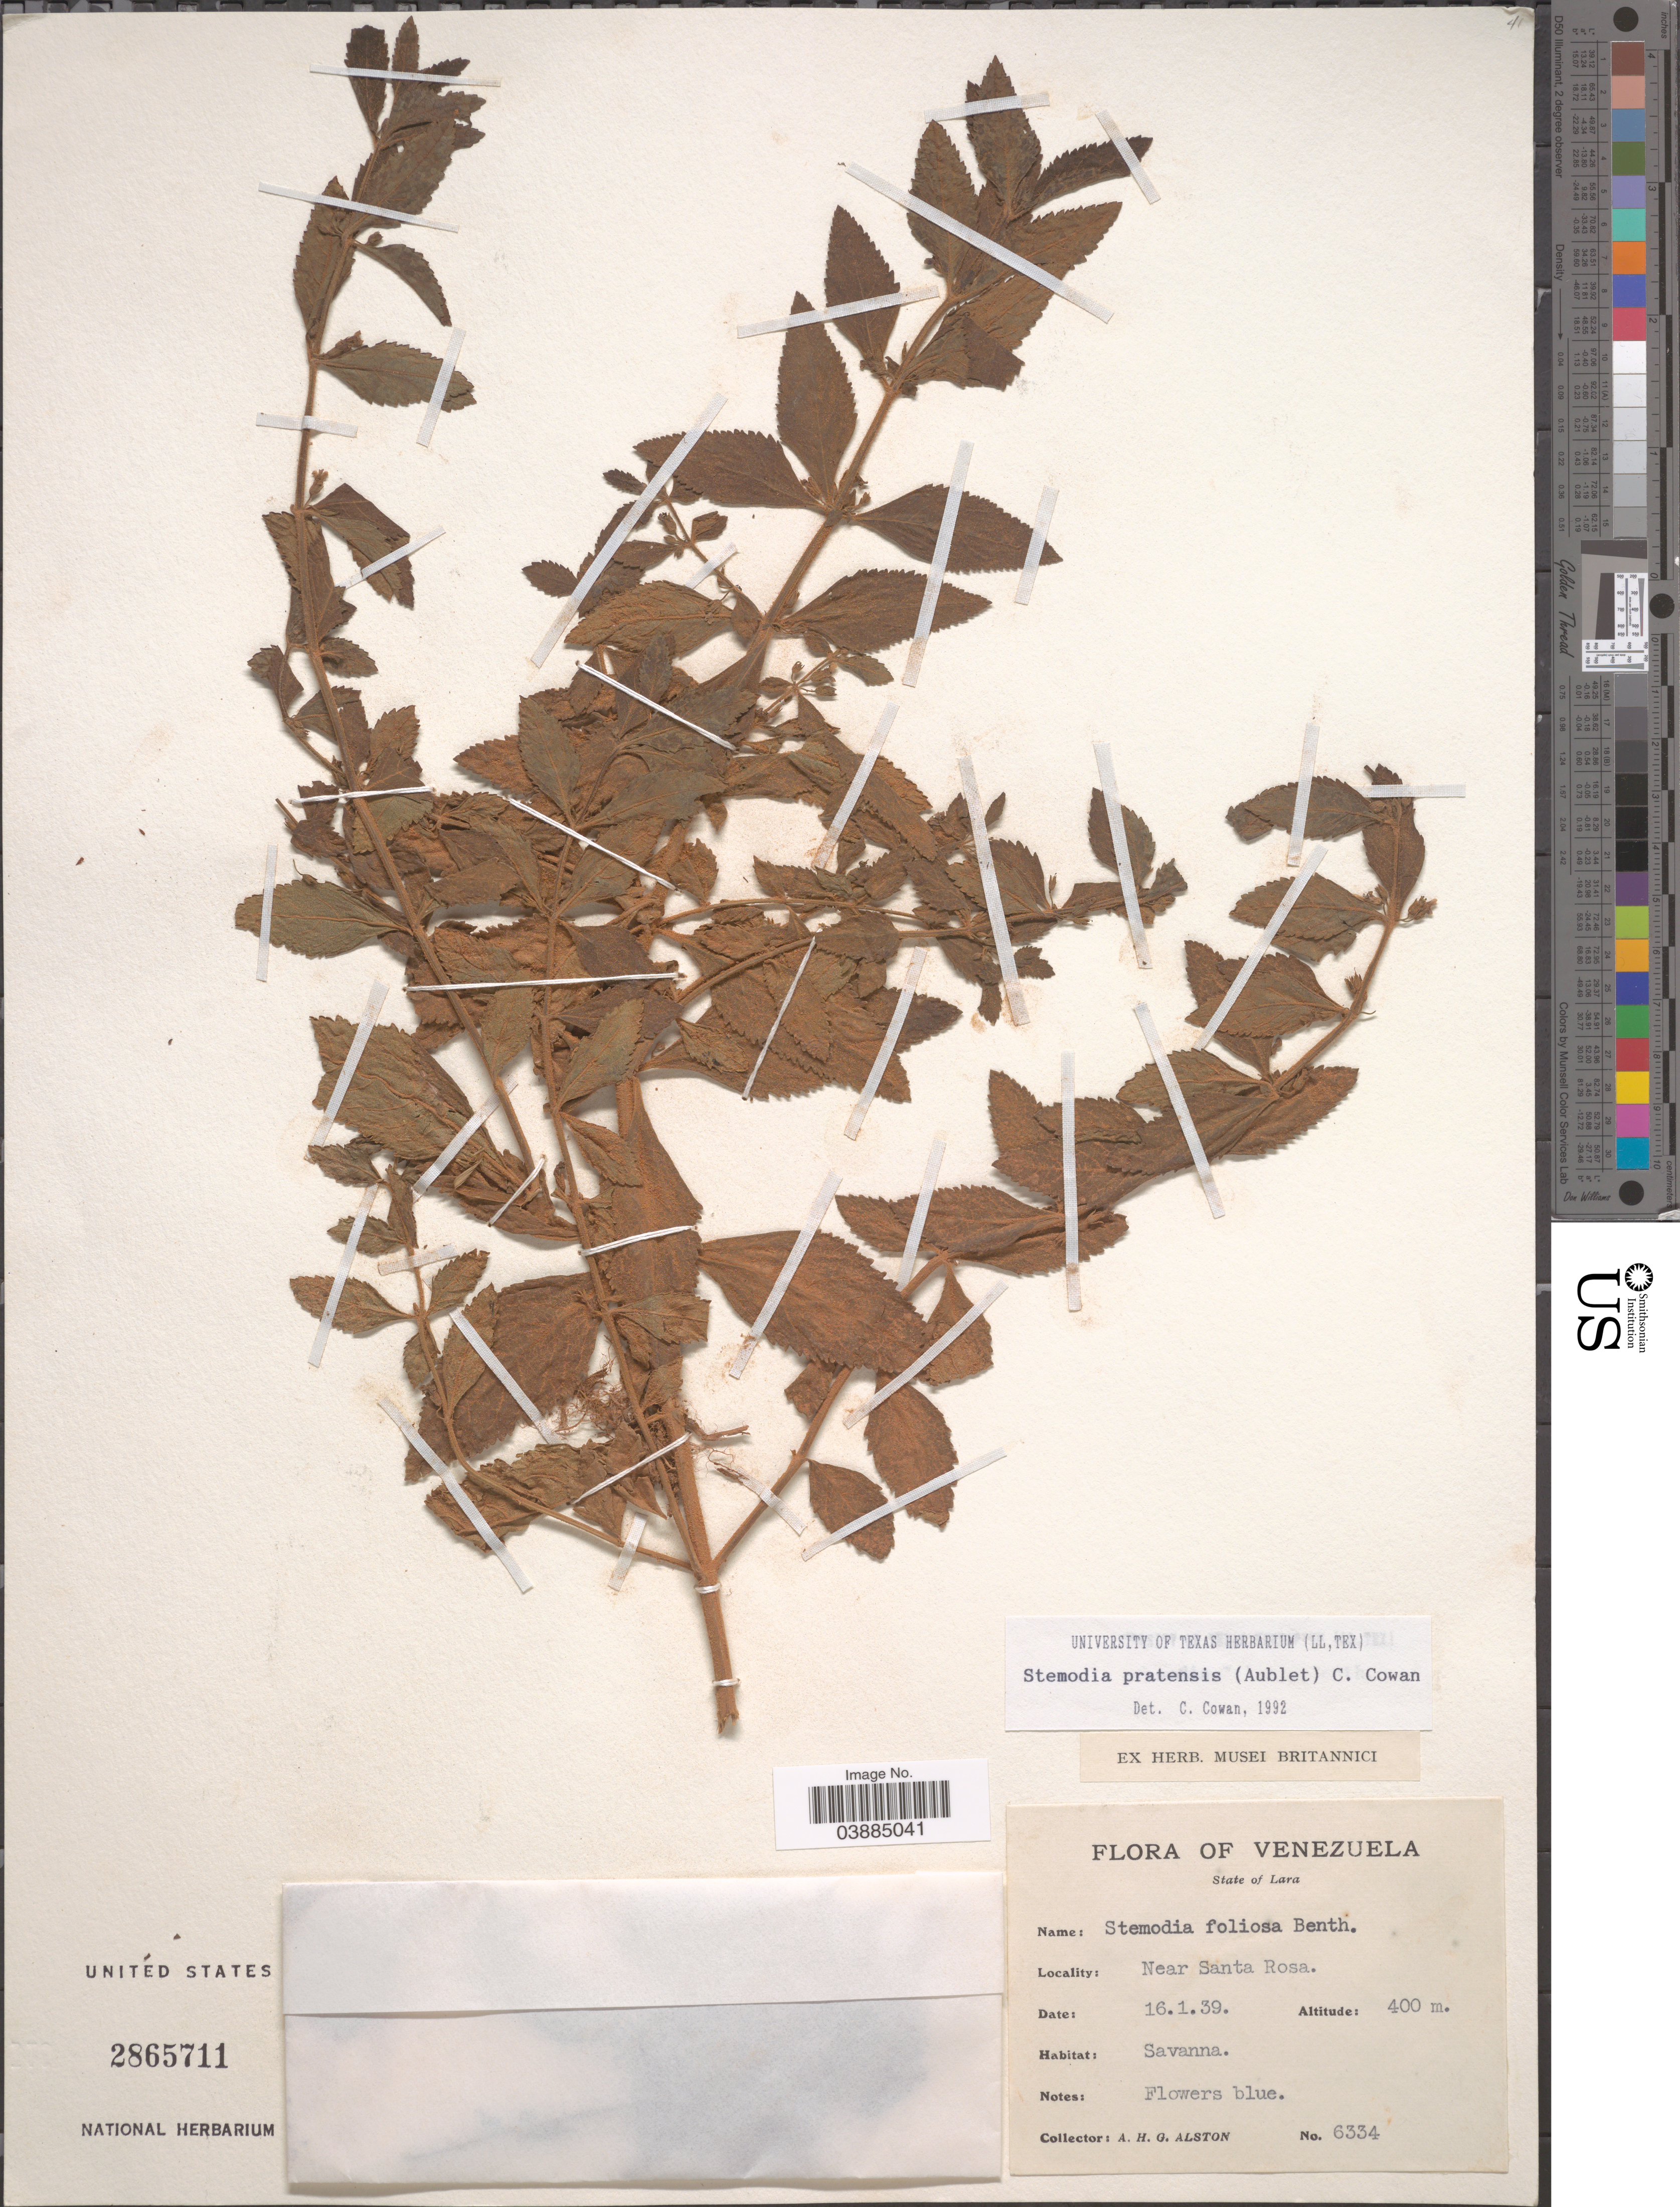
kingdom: Plantae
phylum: Tracheophyta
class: Magnoliopsida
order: Lamiales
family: Plantaginaceae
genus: Stemodia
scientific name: Stemodia pratensis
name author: (Aubl.) C.P. Cowan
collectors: A. H. Alston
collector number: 6334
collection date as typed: Transcribed d/m/y: 16/1/39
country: Venezuela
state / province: Lara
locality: Near Santa Rosa.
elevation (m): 400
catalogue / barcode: US 2865711